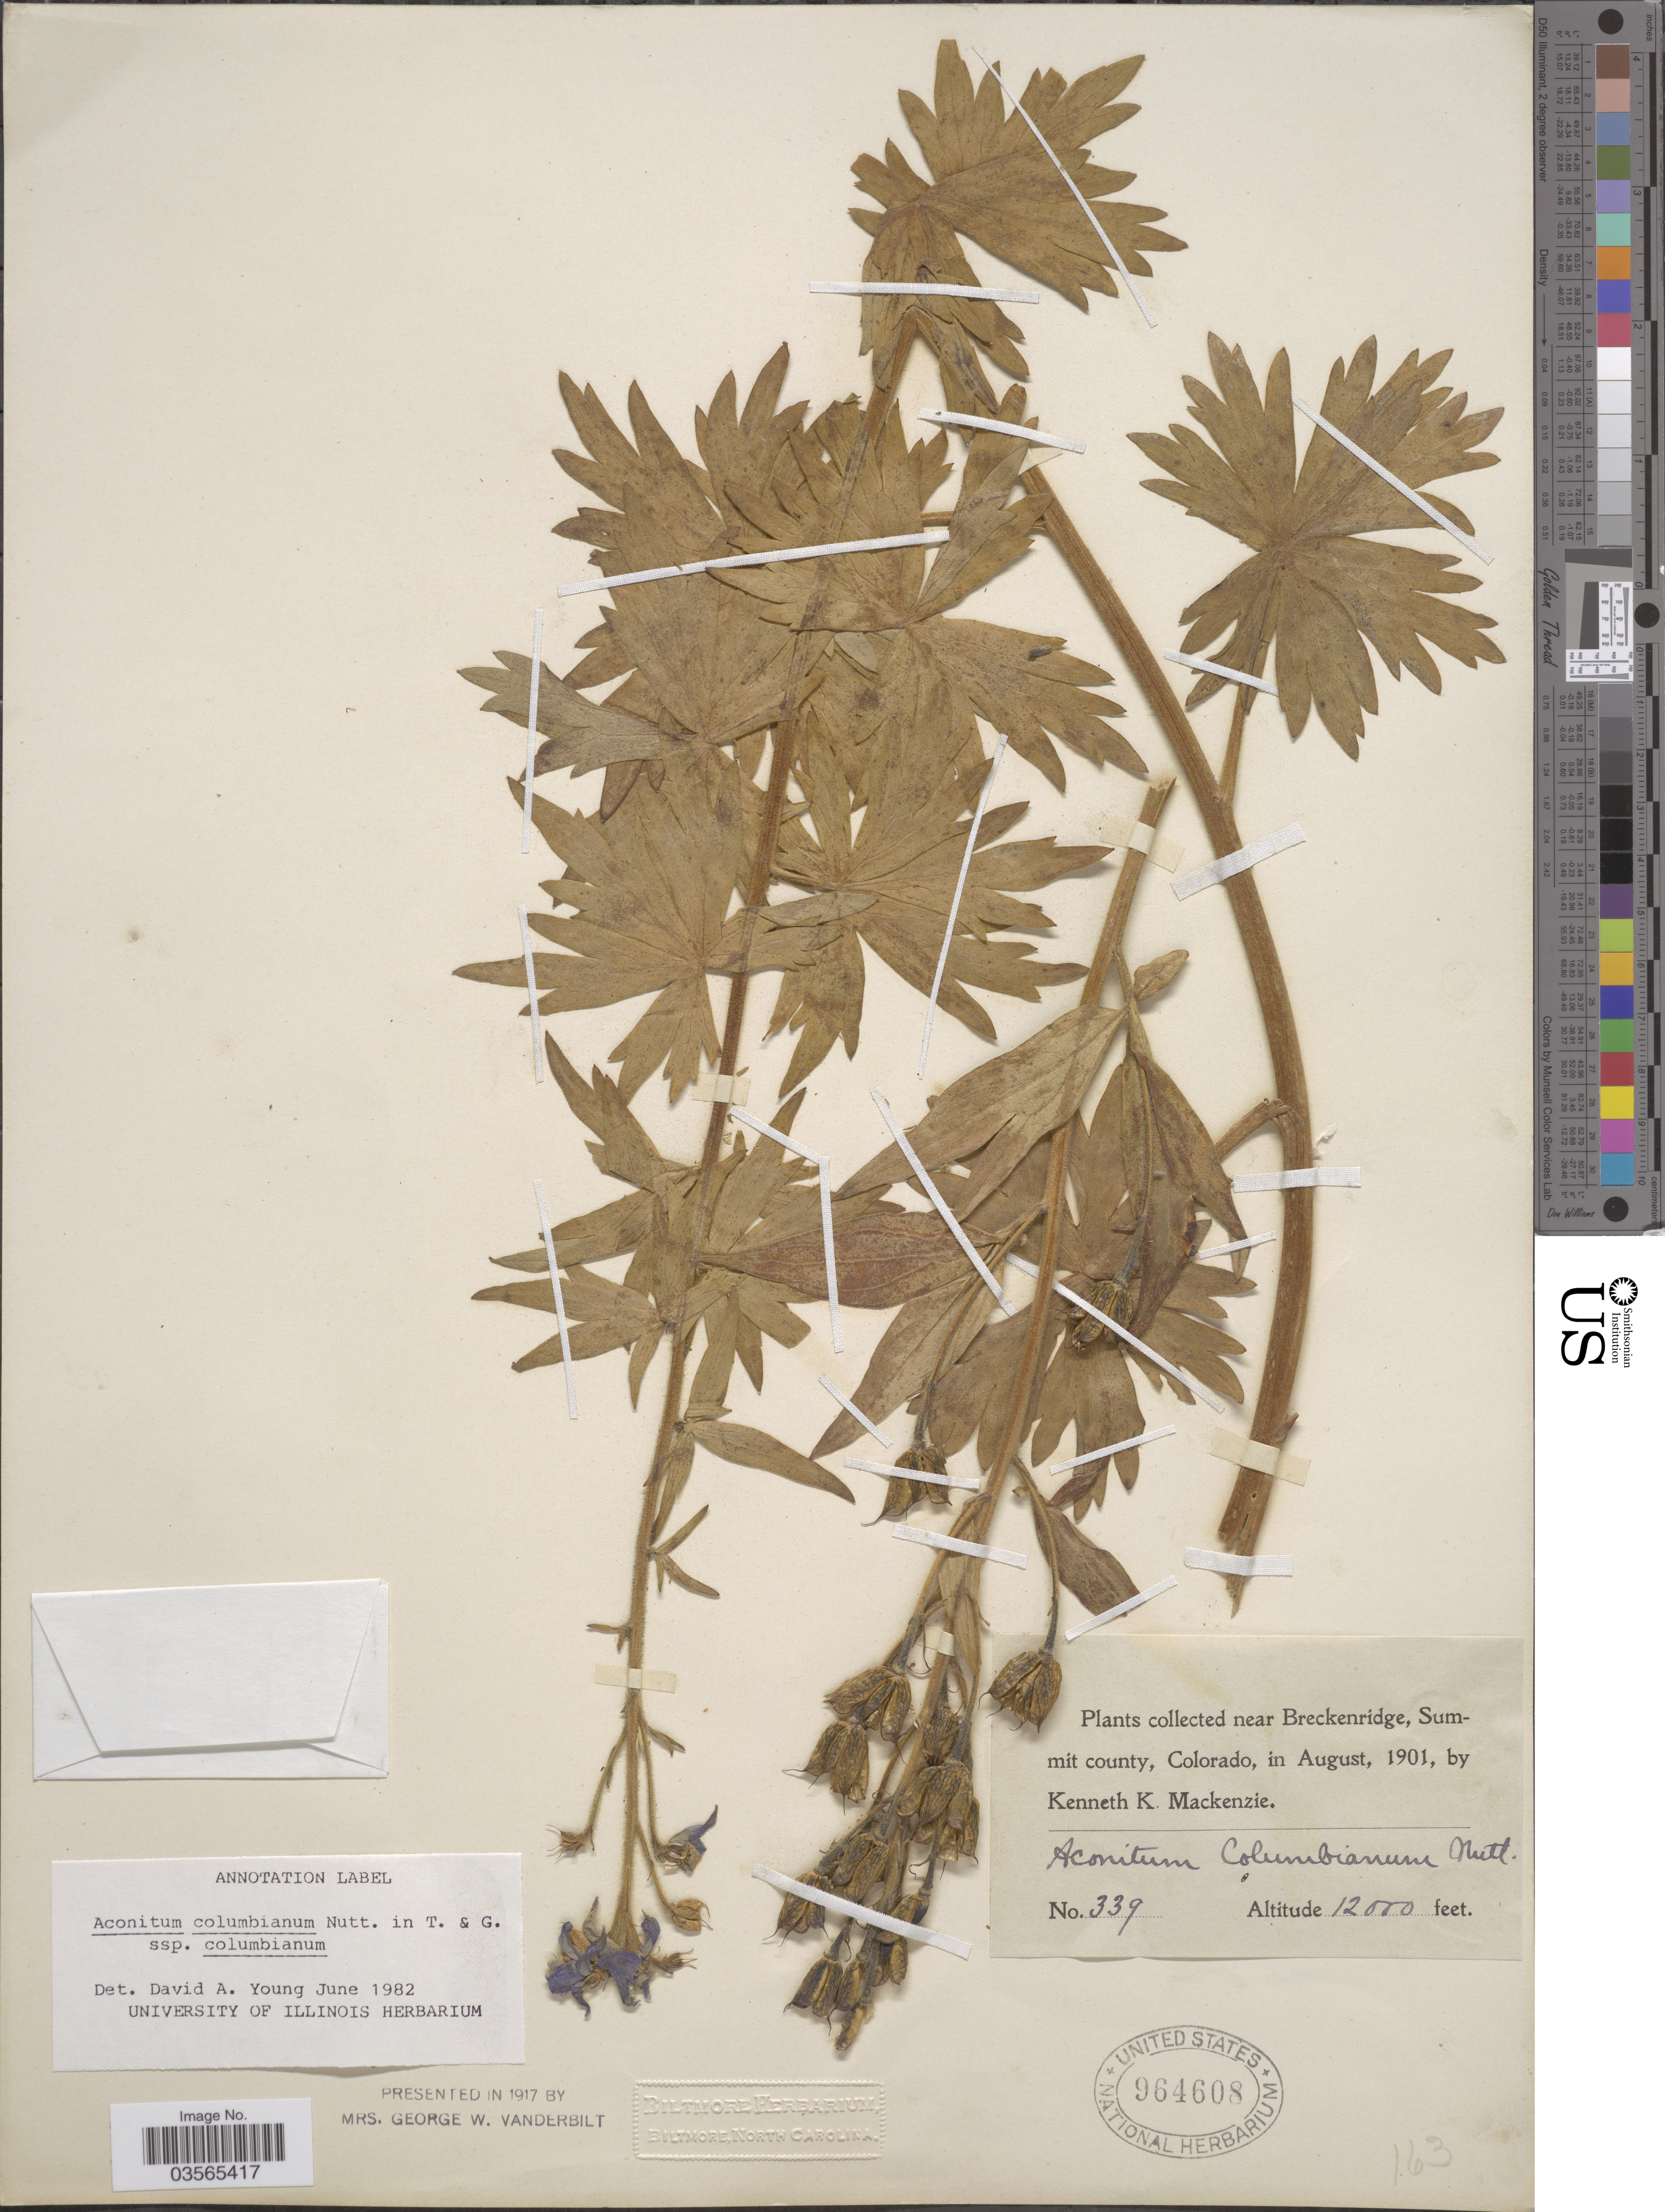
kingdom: Plantae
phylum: Tracheophyta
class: Magnoliopsida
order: Ranunculales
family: Ranunculaceae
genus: Aconitum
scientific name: Aconitum columbianum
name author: Nutt.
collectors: K. K. Mackenzie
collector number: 339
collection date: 1901-08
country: United States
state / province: Colorado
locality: Near Breckenridge, Summit county.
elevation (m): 3658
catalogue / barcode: US 964608